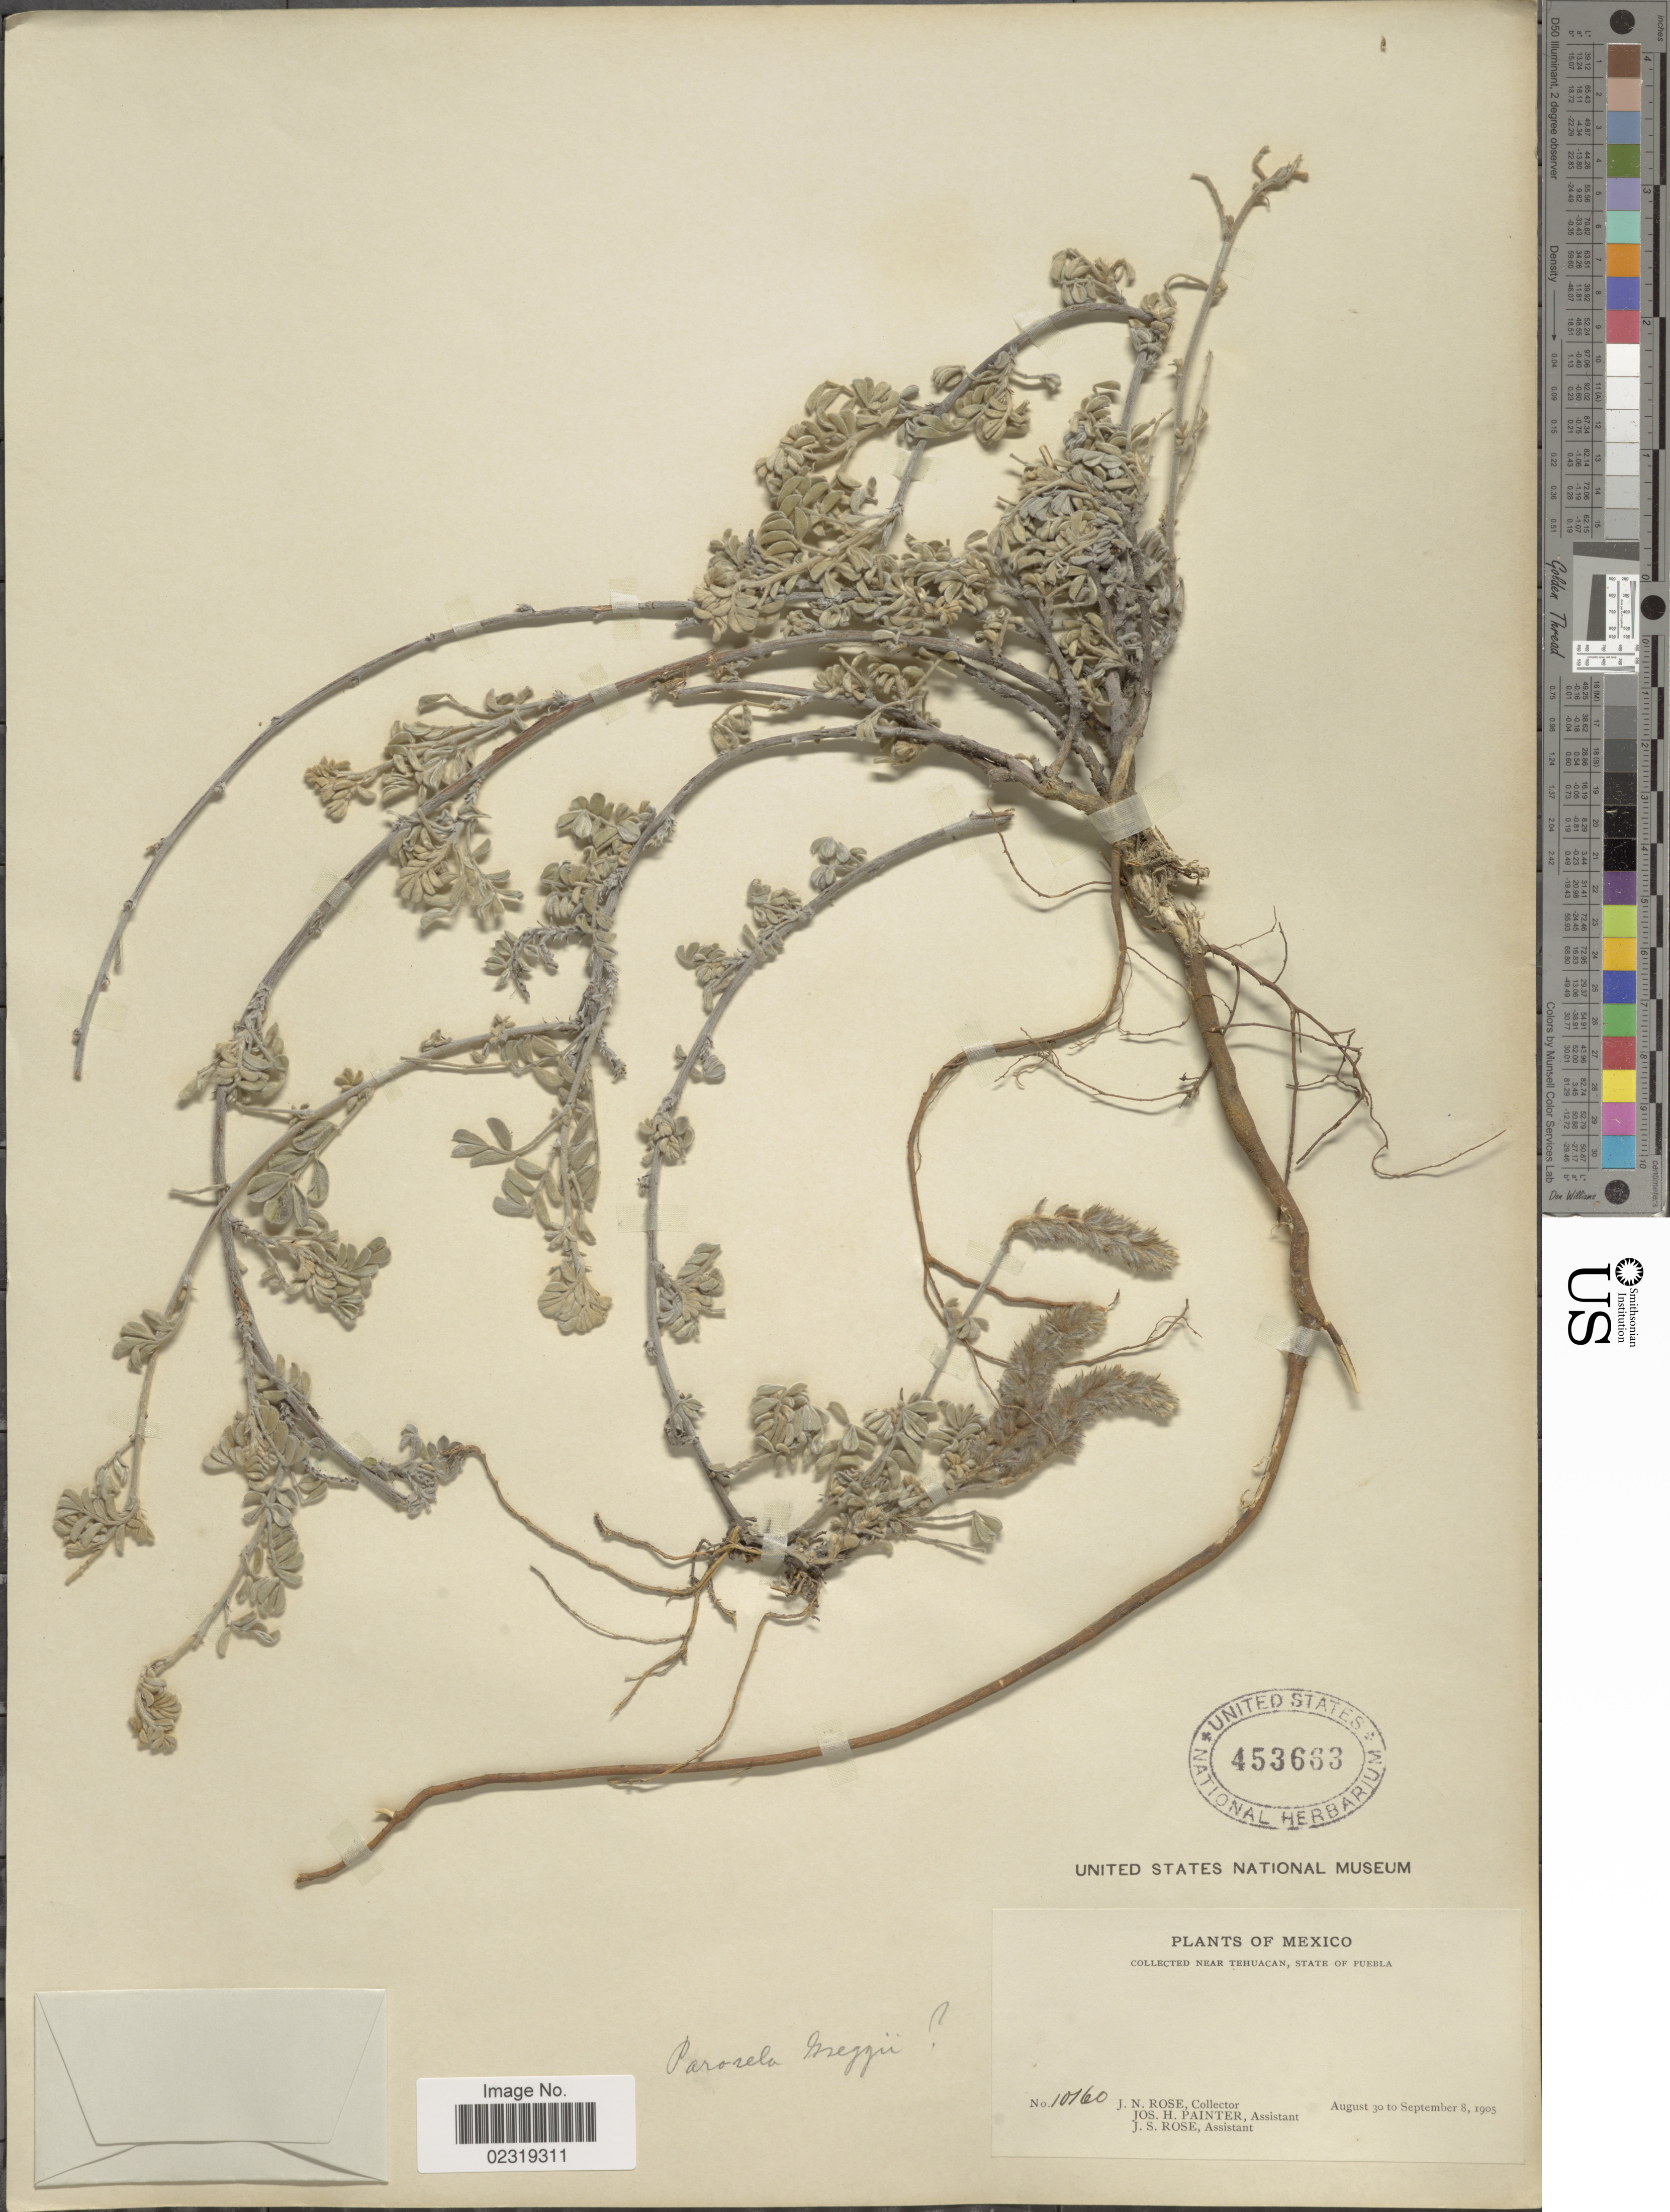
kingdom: Plantae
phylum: Tracheophyta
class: Magnoliopsida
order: Fabales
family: Fabaceae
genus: Dalea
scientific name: Dalea greggii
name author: A. Gray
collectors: J. N. Rose, J. H. Painter & J. S. Rose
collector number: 10160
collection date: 1905-08-30/1905-09-08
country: Mexico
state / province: Puebla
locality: Near Tehuacan, State of Puebla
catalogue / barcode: US 453663